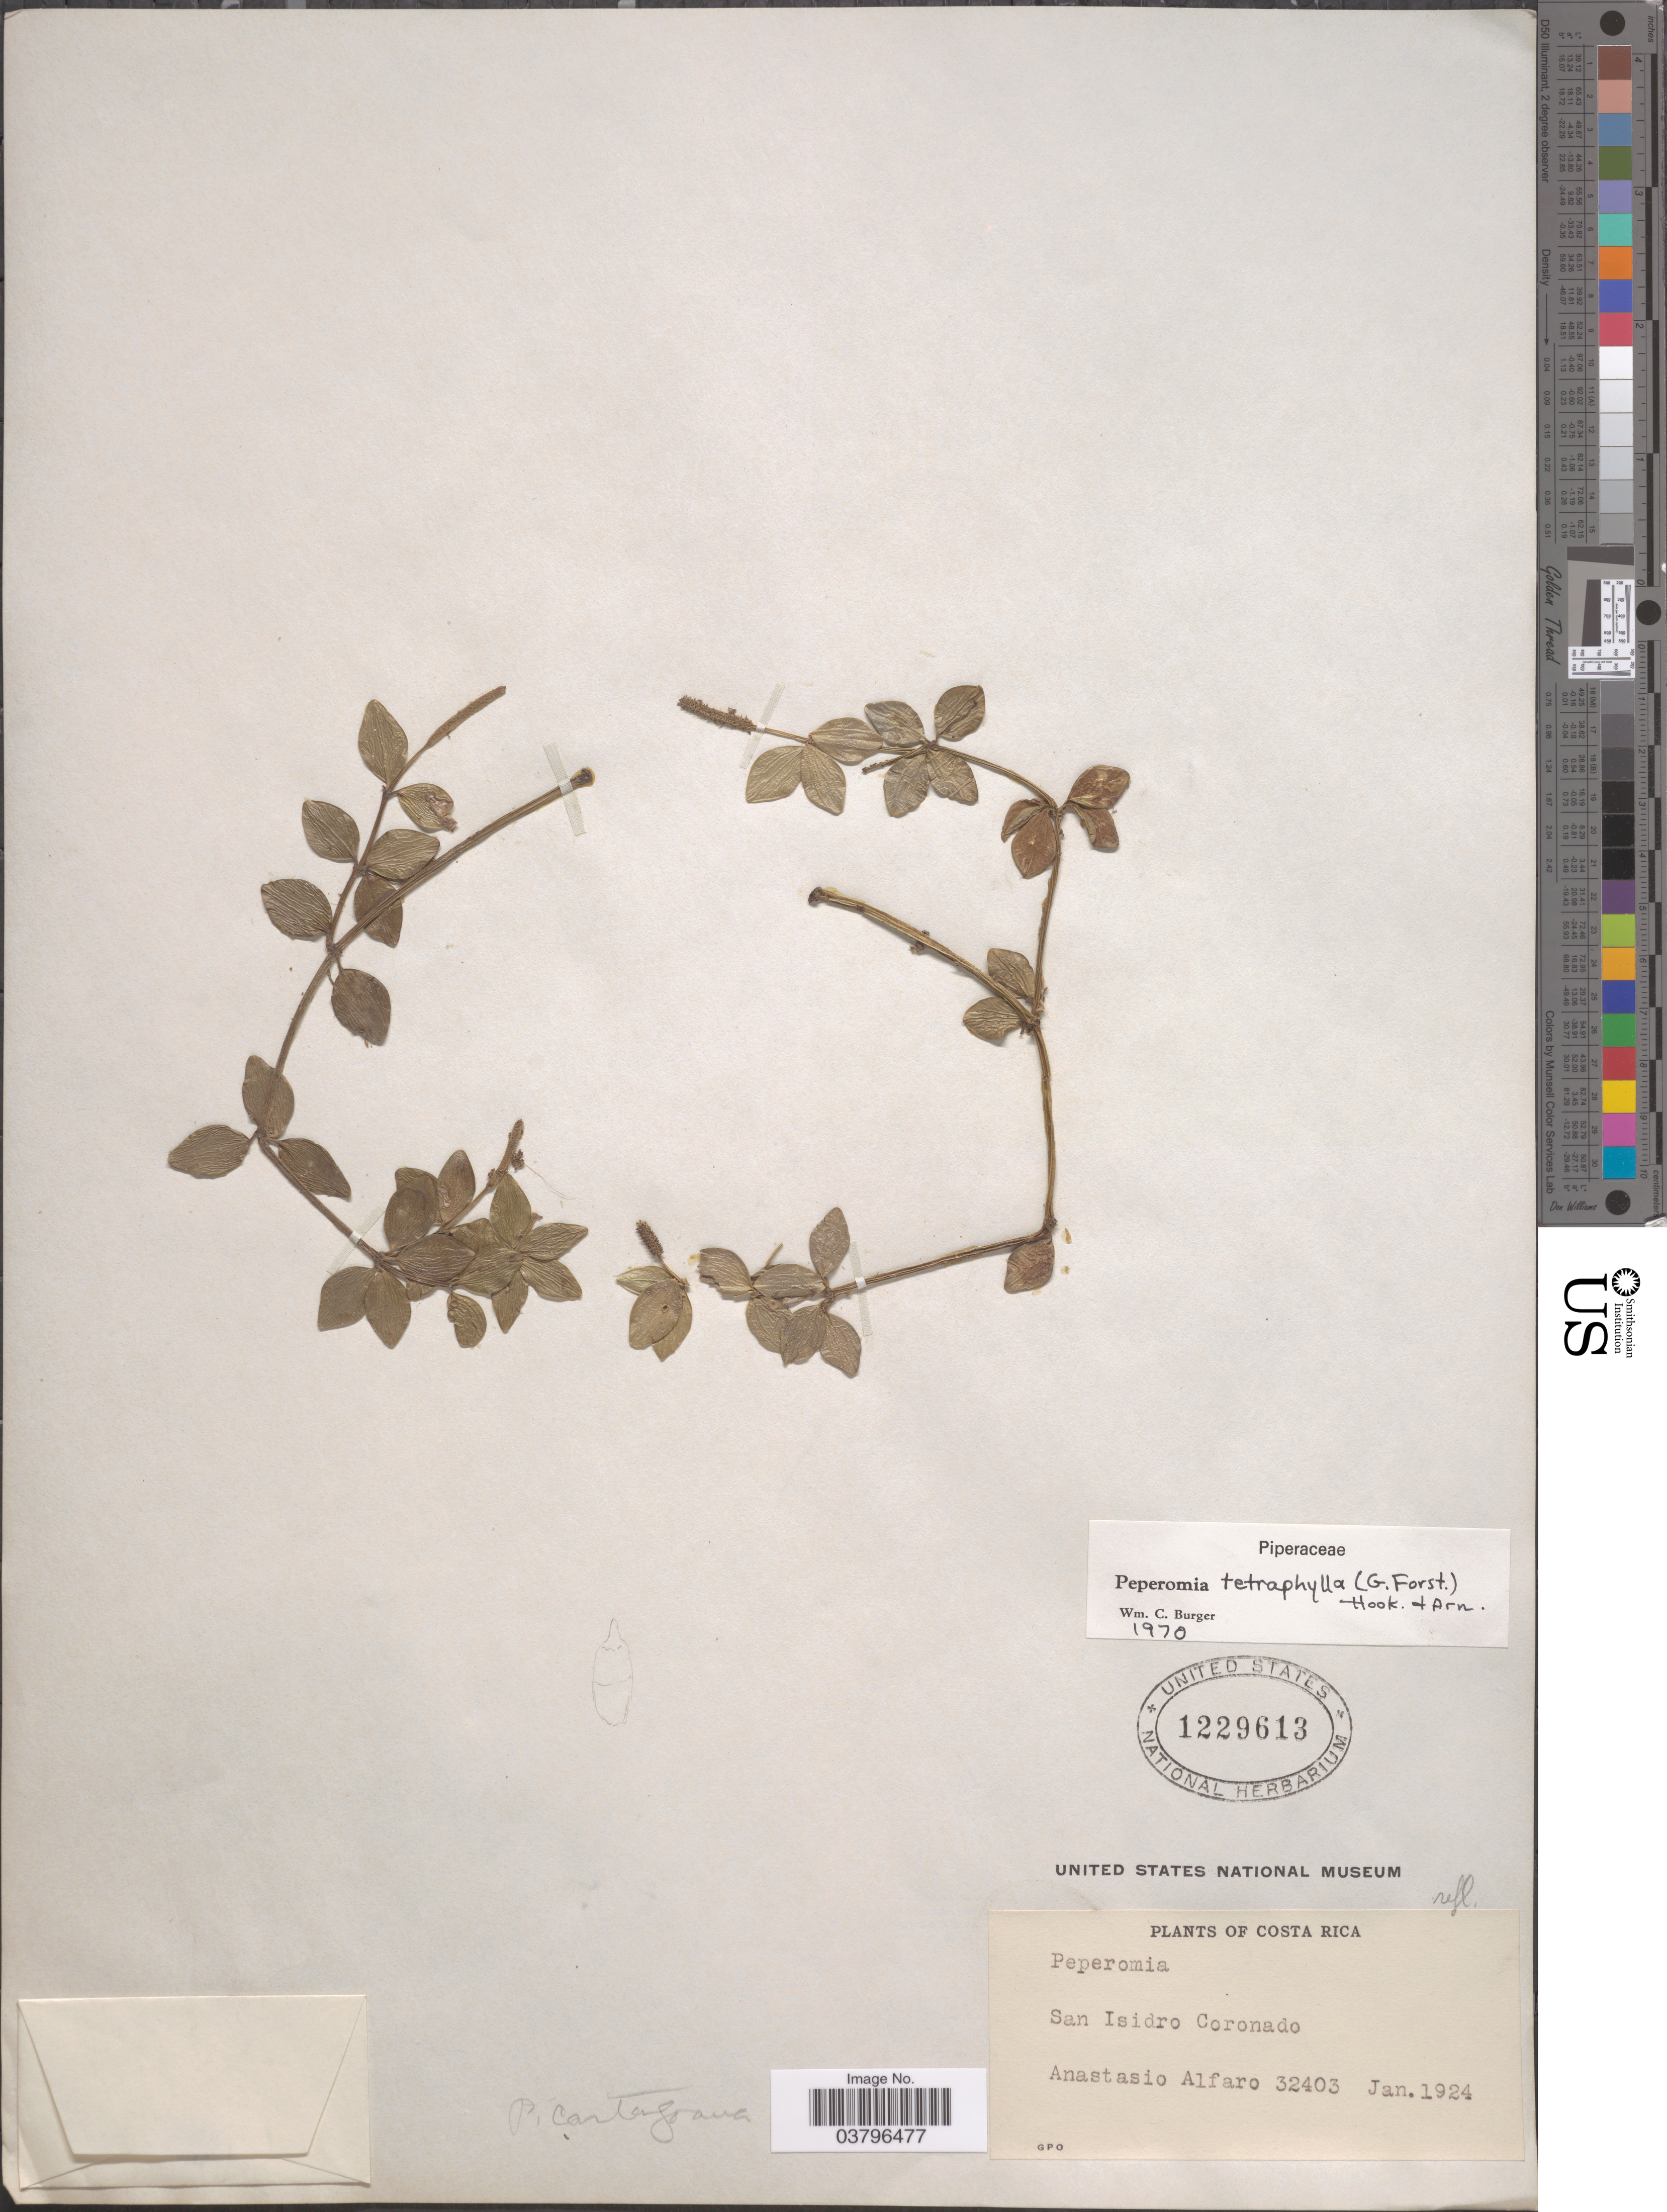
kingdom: Plantae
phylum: Tracheophyta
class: Magnoliopsida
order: Piperales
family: Piperaceae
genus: Peperomia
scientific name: Peperomia tetraphylla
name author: (G. Forst.) Hook. & Arn.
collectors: A. Alfaro Gonzalez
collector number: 32403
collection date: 1924-01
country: Costa Rica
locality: San Isidro Coronado.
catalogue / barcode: US 1229613